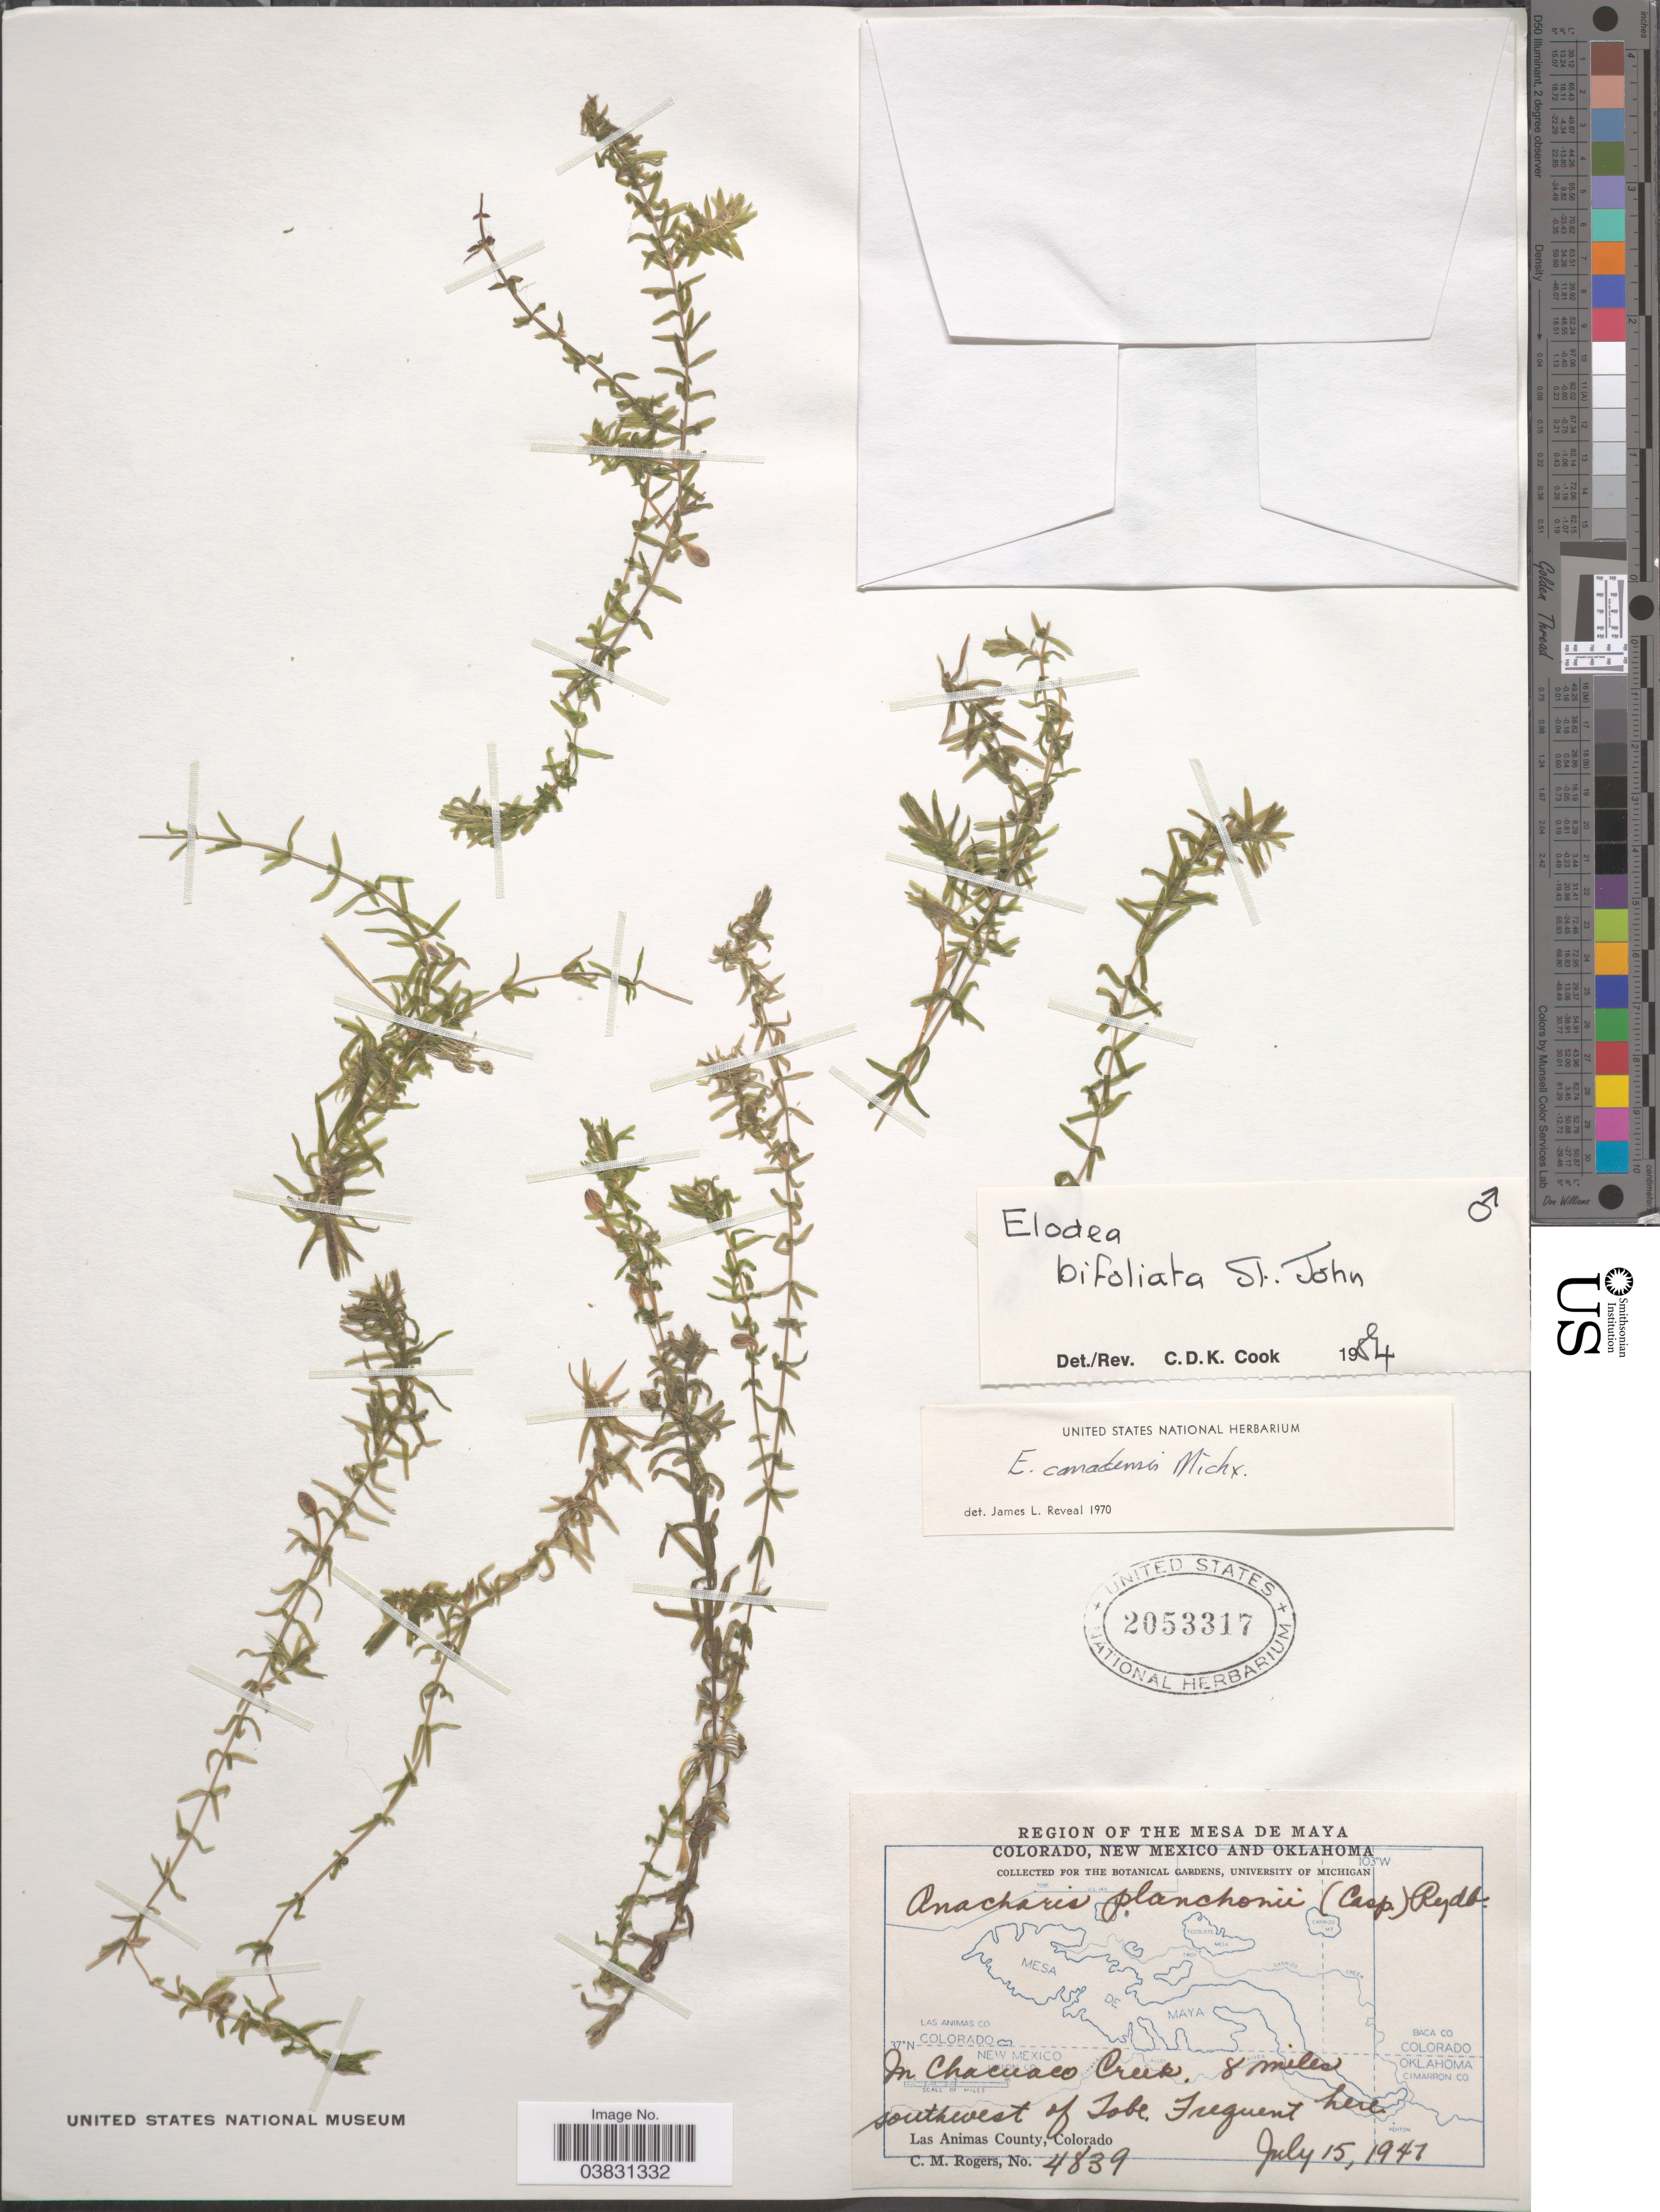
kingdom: Plantae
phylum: Tracheophyta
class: Liliopsida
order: Alismatales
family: Hydrocharitaceae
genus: Elodea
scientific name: Elodea bifoliata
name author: H. St. John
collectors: C. M. Rogers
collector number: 4839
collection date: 1941-07-15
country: United States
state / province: Colorado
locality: The Mesa de Maya. In Chacuaco Creek, 8 miles southwest of Tobe. Las Animas County.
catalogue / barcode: US 2053317